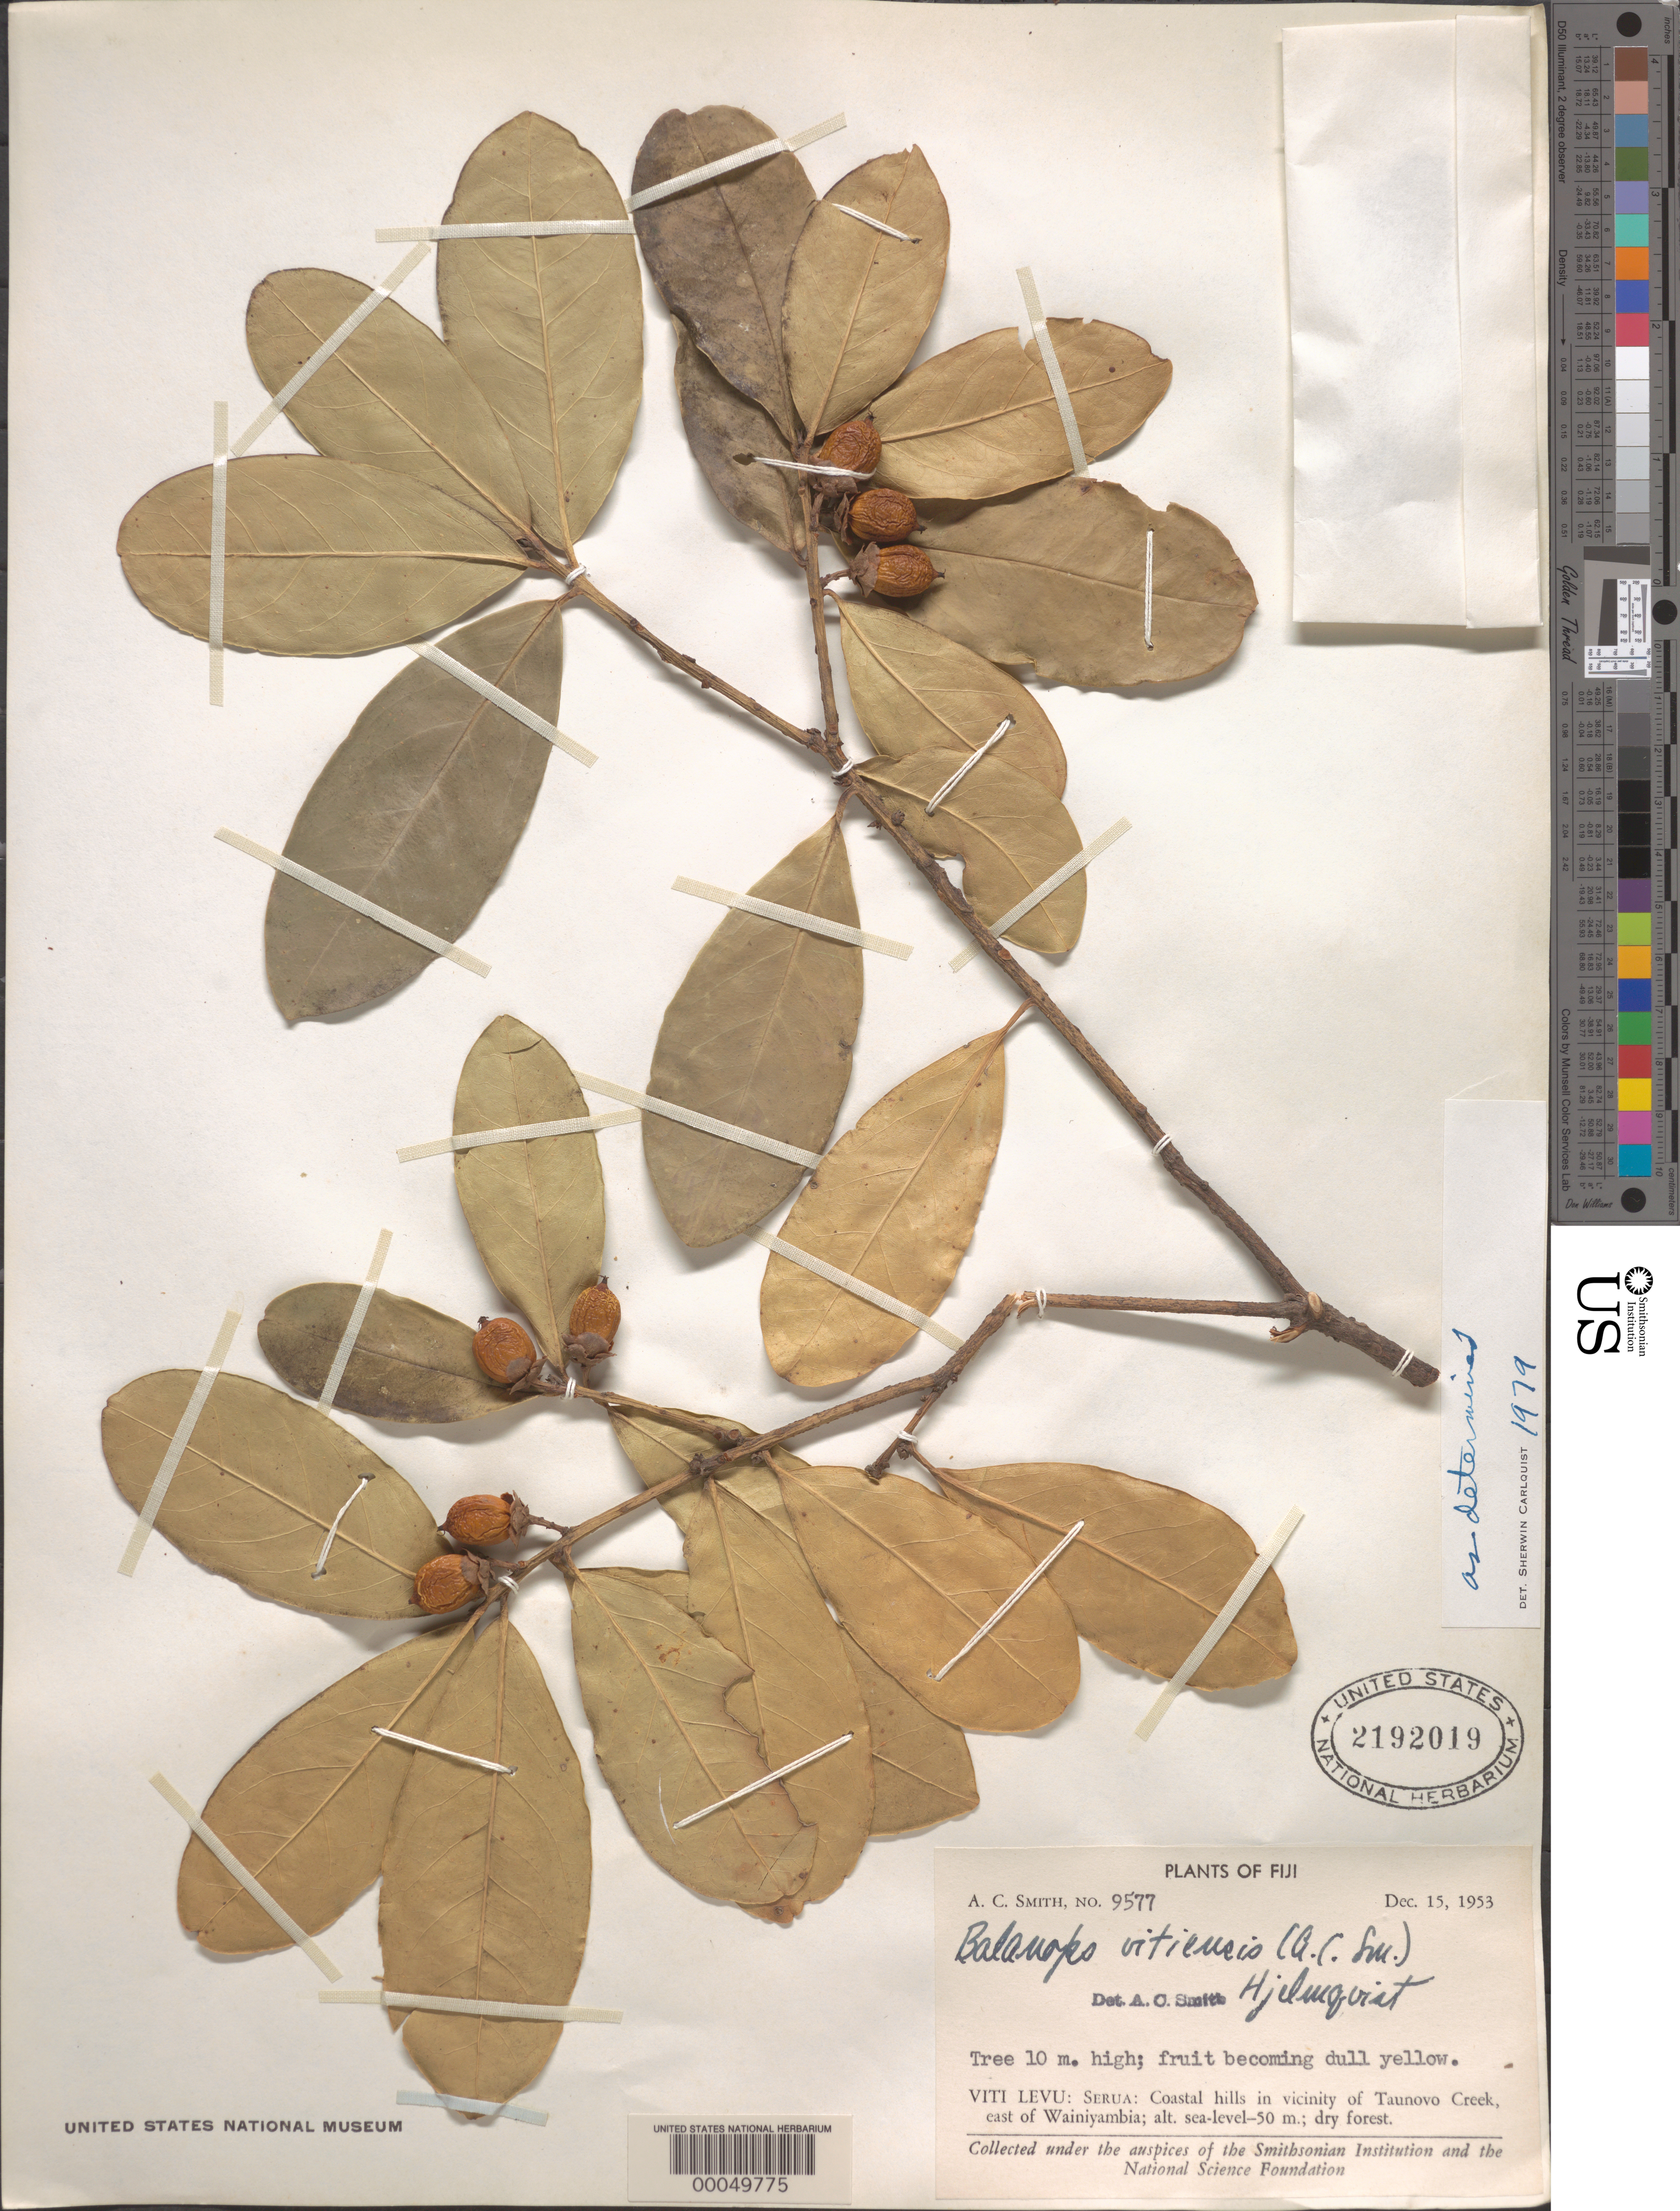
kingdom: Plantae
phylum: Tracheophyta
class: Magnoliopsida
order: Malpighiales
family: Balanopaceae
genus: Balanops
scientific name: Balanops vitiensis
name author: (A.C. Sm.) Hjelmq.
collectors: A. C. Smith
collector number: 9577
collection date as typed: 15 Dec 1953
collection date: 1953-12-15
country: Fiji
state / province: Central Division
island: Viti Levu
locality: Serua Prov.: coastal hills in vicinity of taunovo creek, e of wainiyambia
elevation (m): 0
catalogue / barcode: US 2192019